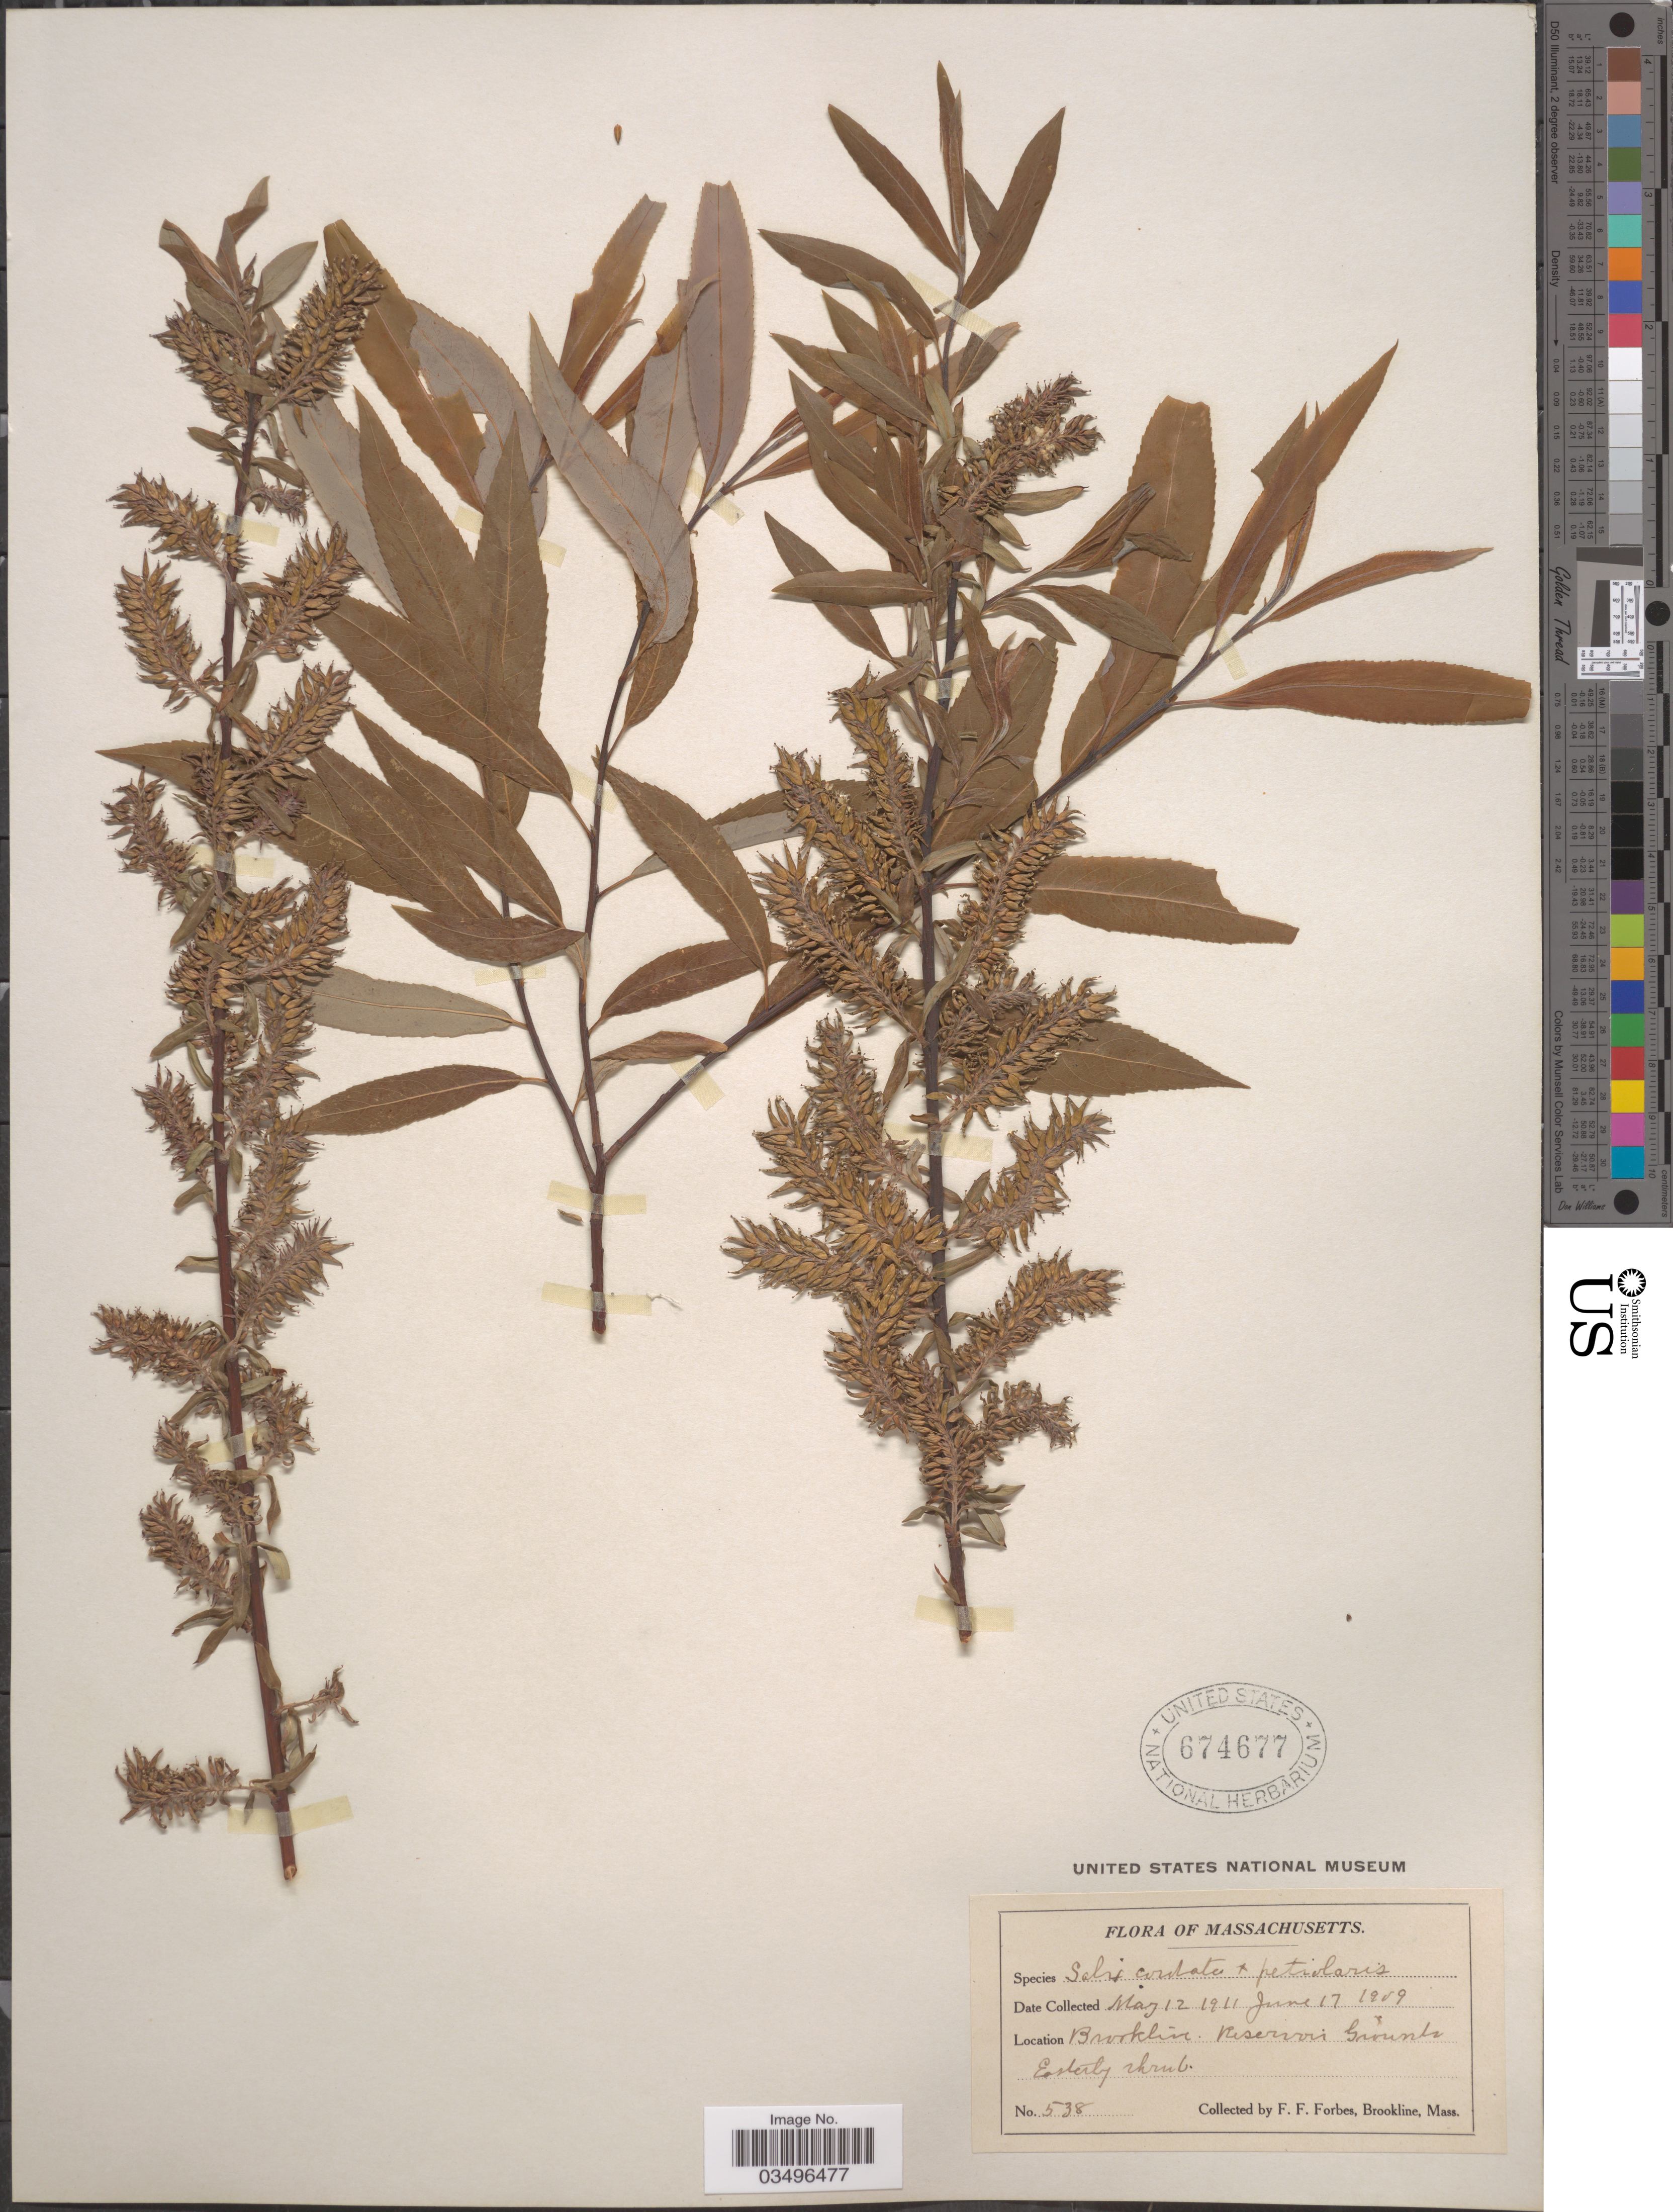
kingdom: Plantae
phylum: Tracheophyta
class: Magnoliopsida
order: Malpighiales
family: Salicaceae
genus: Salix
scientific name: Salix cordata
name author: Michx.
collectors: F. Forbes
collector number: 538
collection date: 1909-06-17/1911-05-12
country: United States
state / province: Massachusetts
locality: Brookline. Reservoir Grounds. Easterly shrub.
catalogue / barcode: US 674677